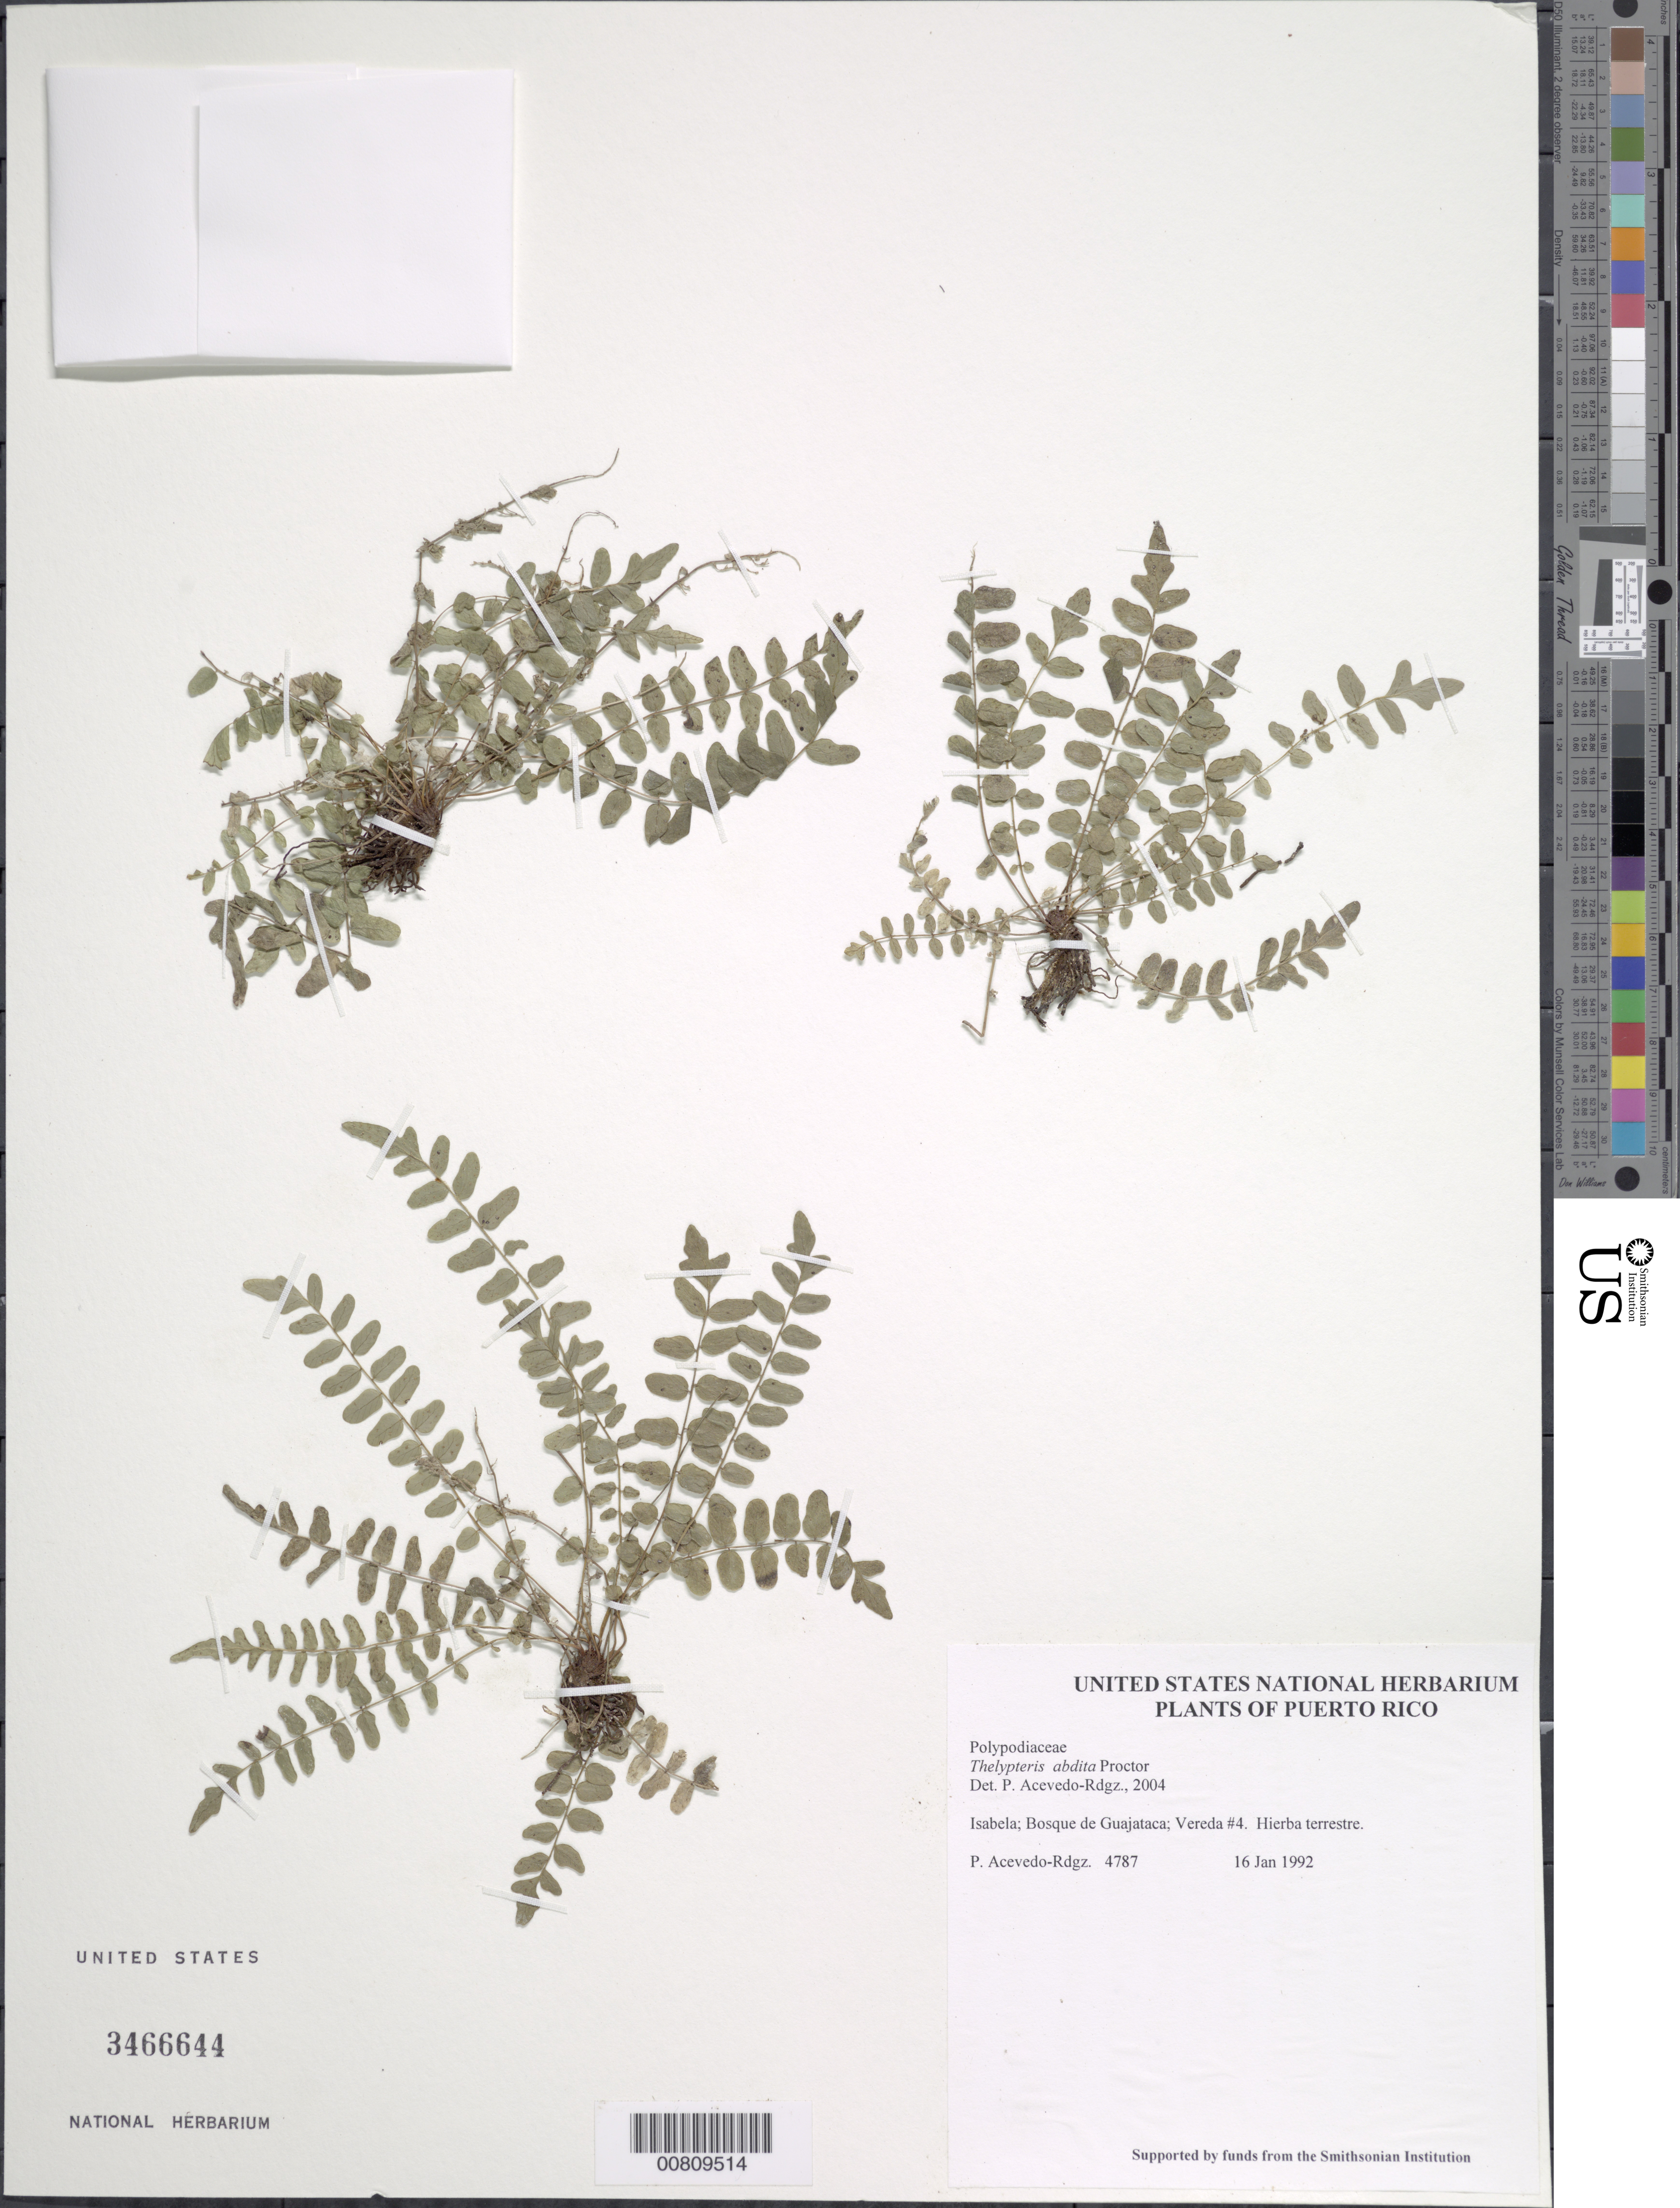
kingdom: Plantae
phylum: Tracheophyta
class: Polypodiopsida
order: Polypodiales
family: Thelypteridaceae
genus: Goniopteris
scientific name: Goniopteris abdita (Proctor) comb. nov., ined 2015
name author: (Proctor)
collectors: P. Acevedo-Rodr.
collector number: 4787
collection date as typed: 16 Jan 1992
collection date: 1992-01-16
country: Puerto Rico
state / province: Isabela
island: Puerto Rico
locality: Isabela; Bosque de Guajataca; Vereda #4.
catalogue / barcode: US 3466644